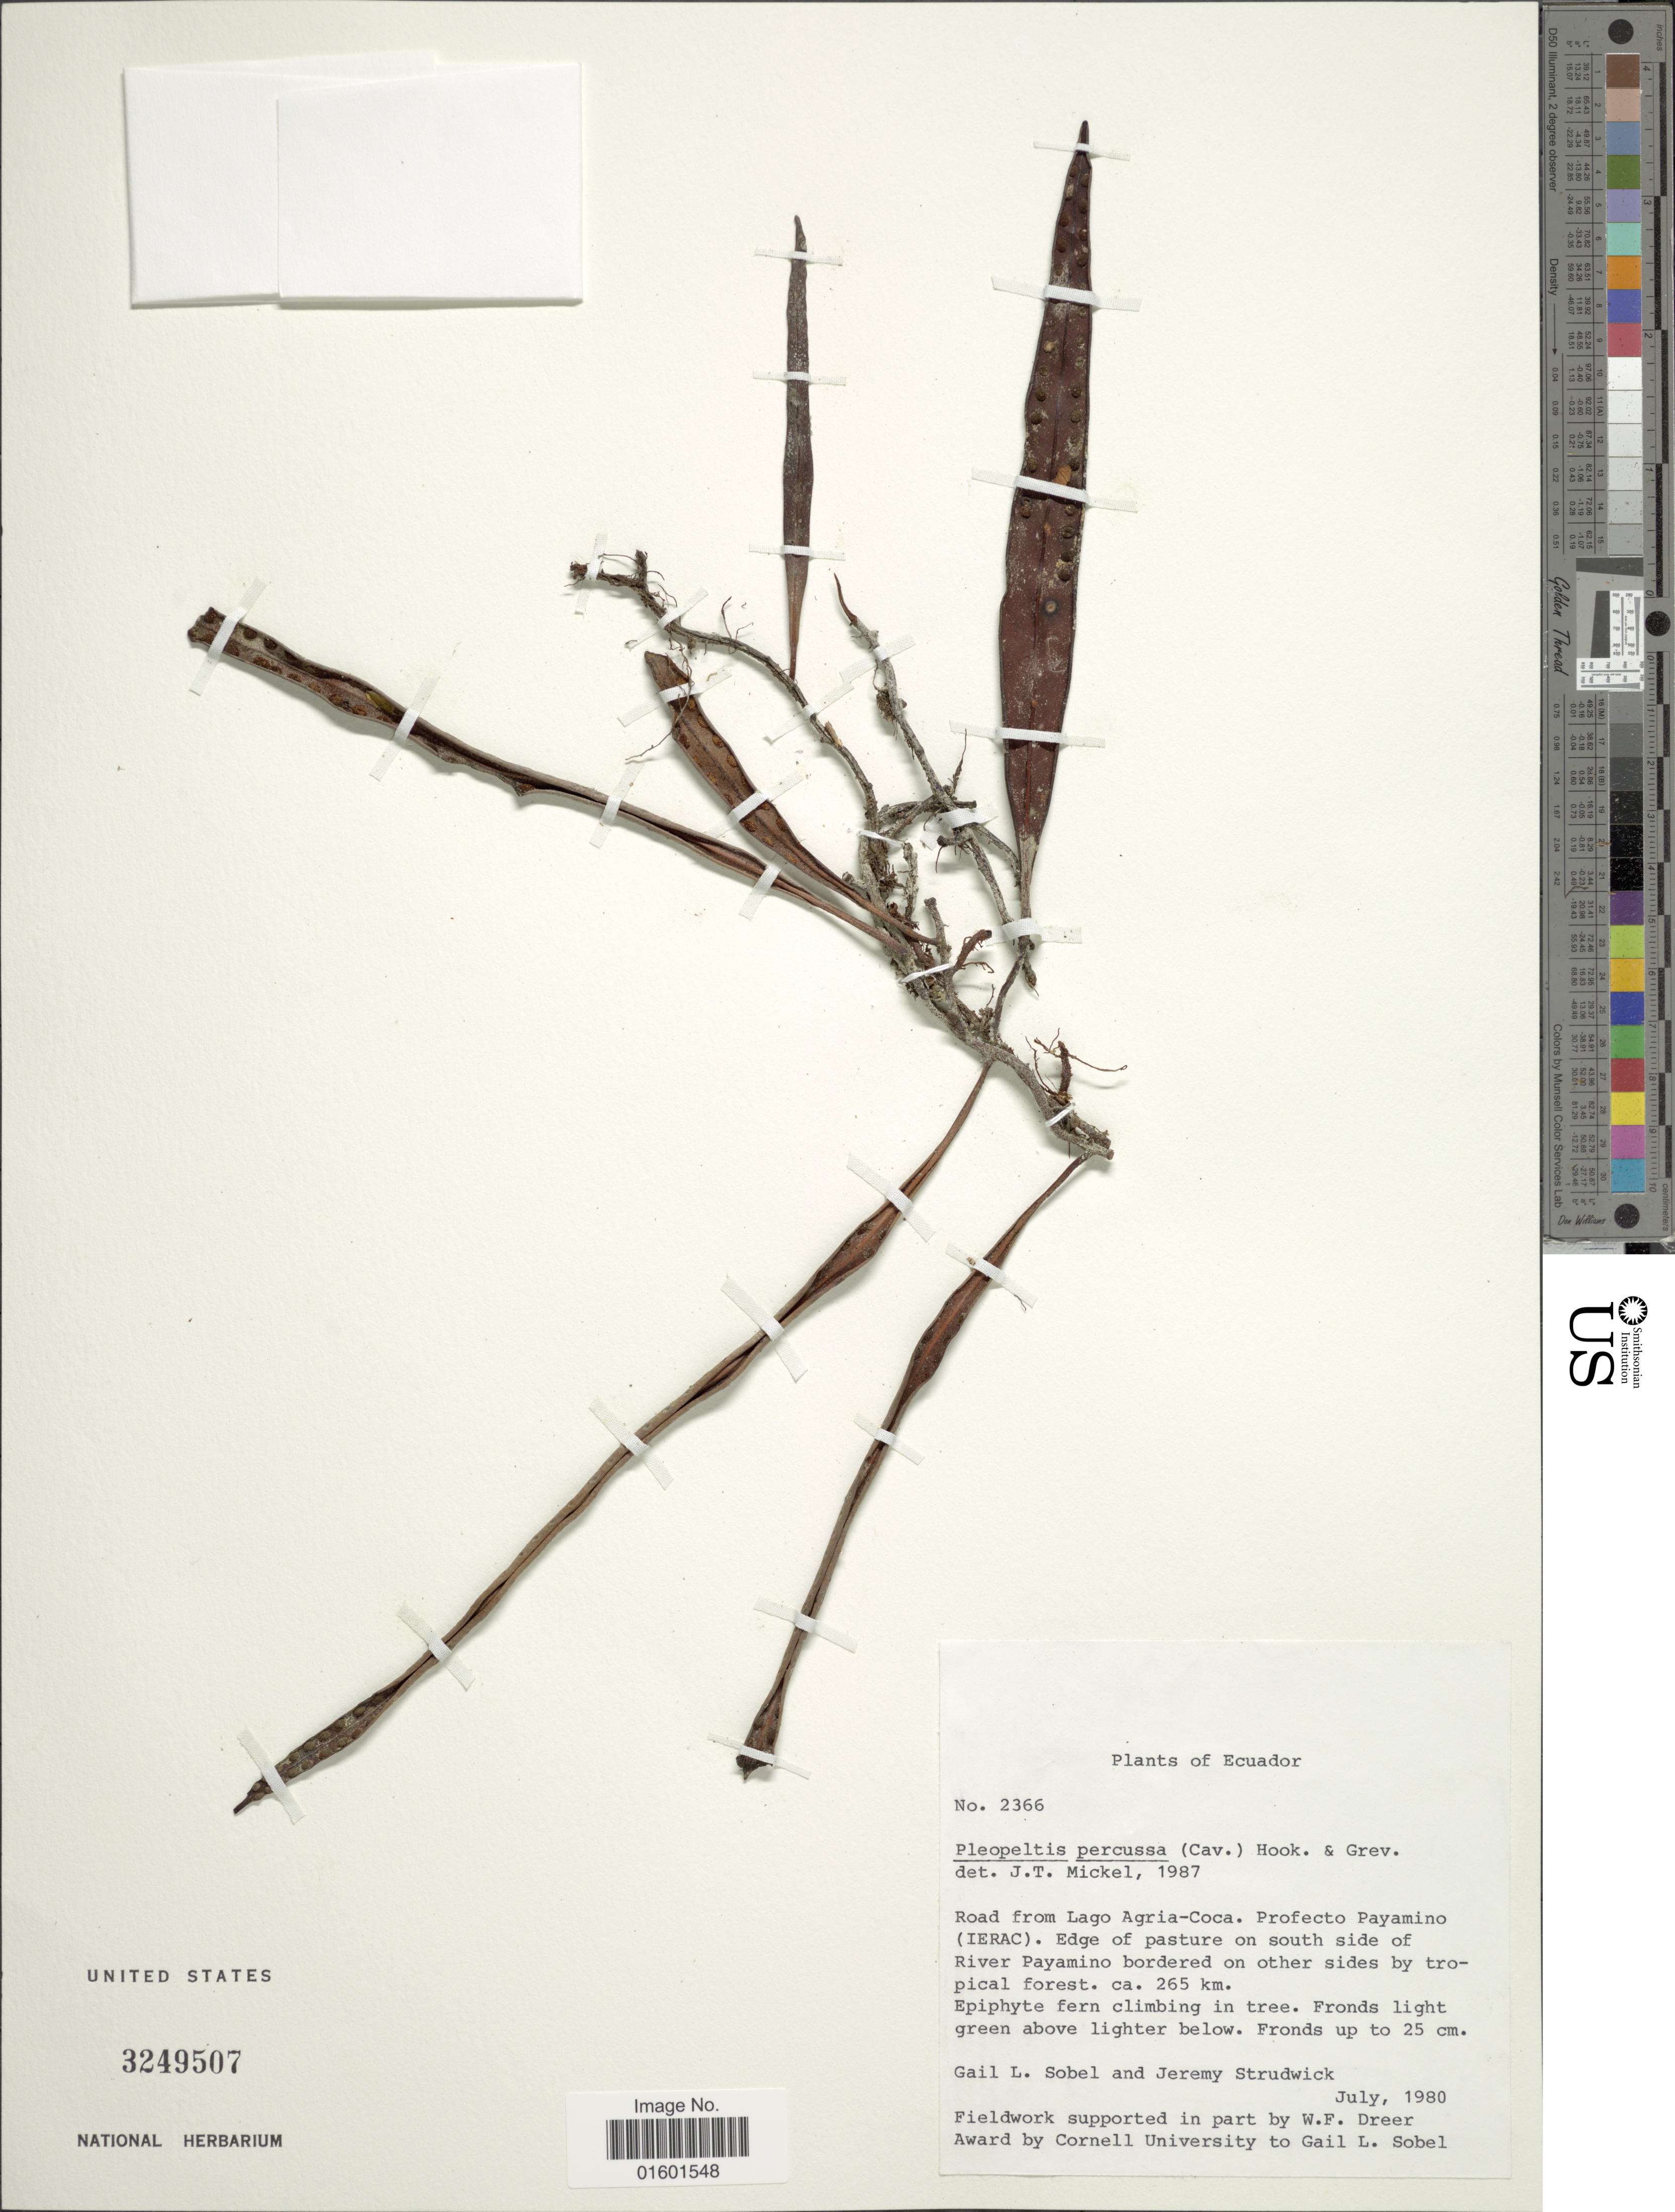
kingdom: Plantae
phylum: Tracheophyta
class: Polypodiopsida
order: Polypodiales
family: Polypodiaceae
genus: Microgramma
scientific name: Microgramma percussa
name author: (Cav.) de la Sota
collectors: G. L. Sobel & J. J. Strudwick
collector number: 2366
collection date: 1980-07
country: Ecuador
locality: Road from lago Agria-Coca. Profecto Payamino (IERAC). Edge of pasture on south side of River Payamino borderd on other sides by tropical forest. ca. 265 km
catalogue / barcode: US 3249507